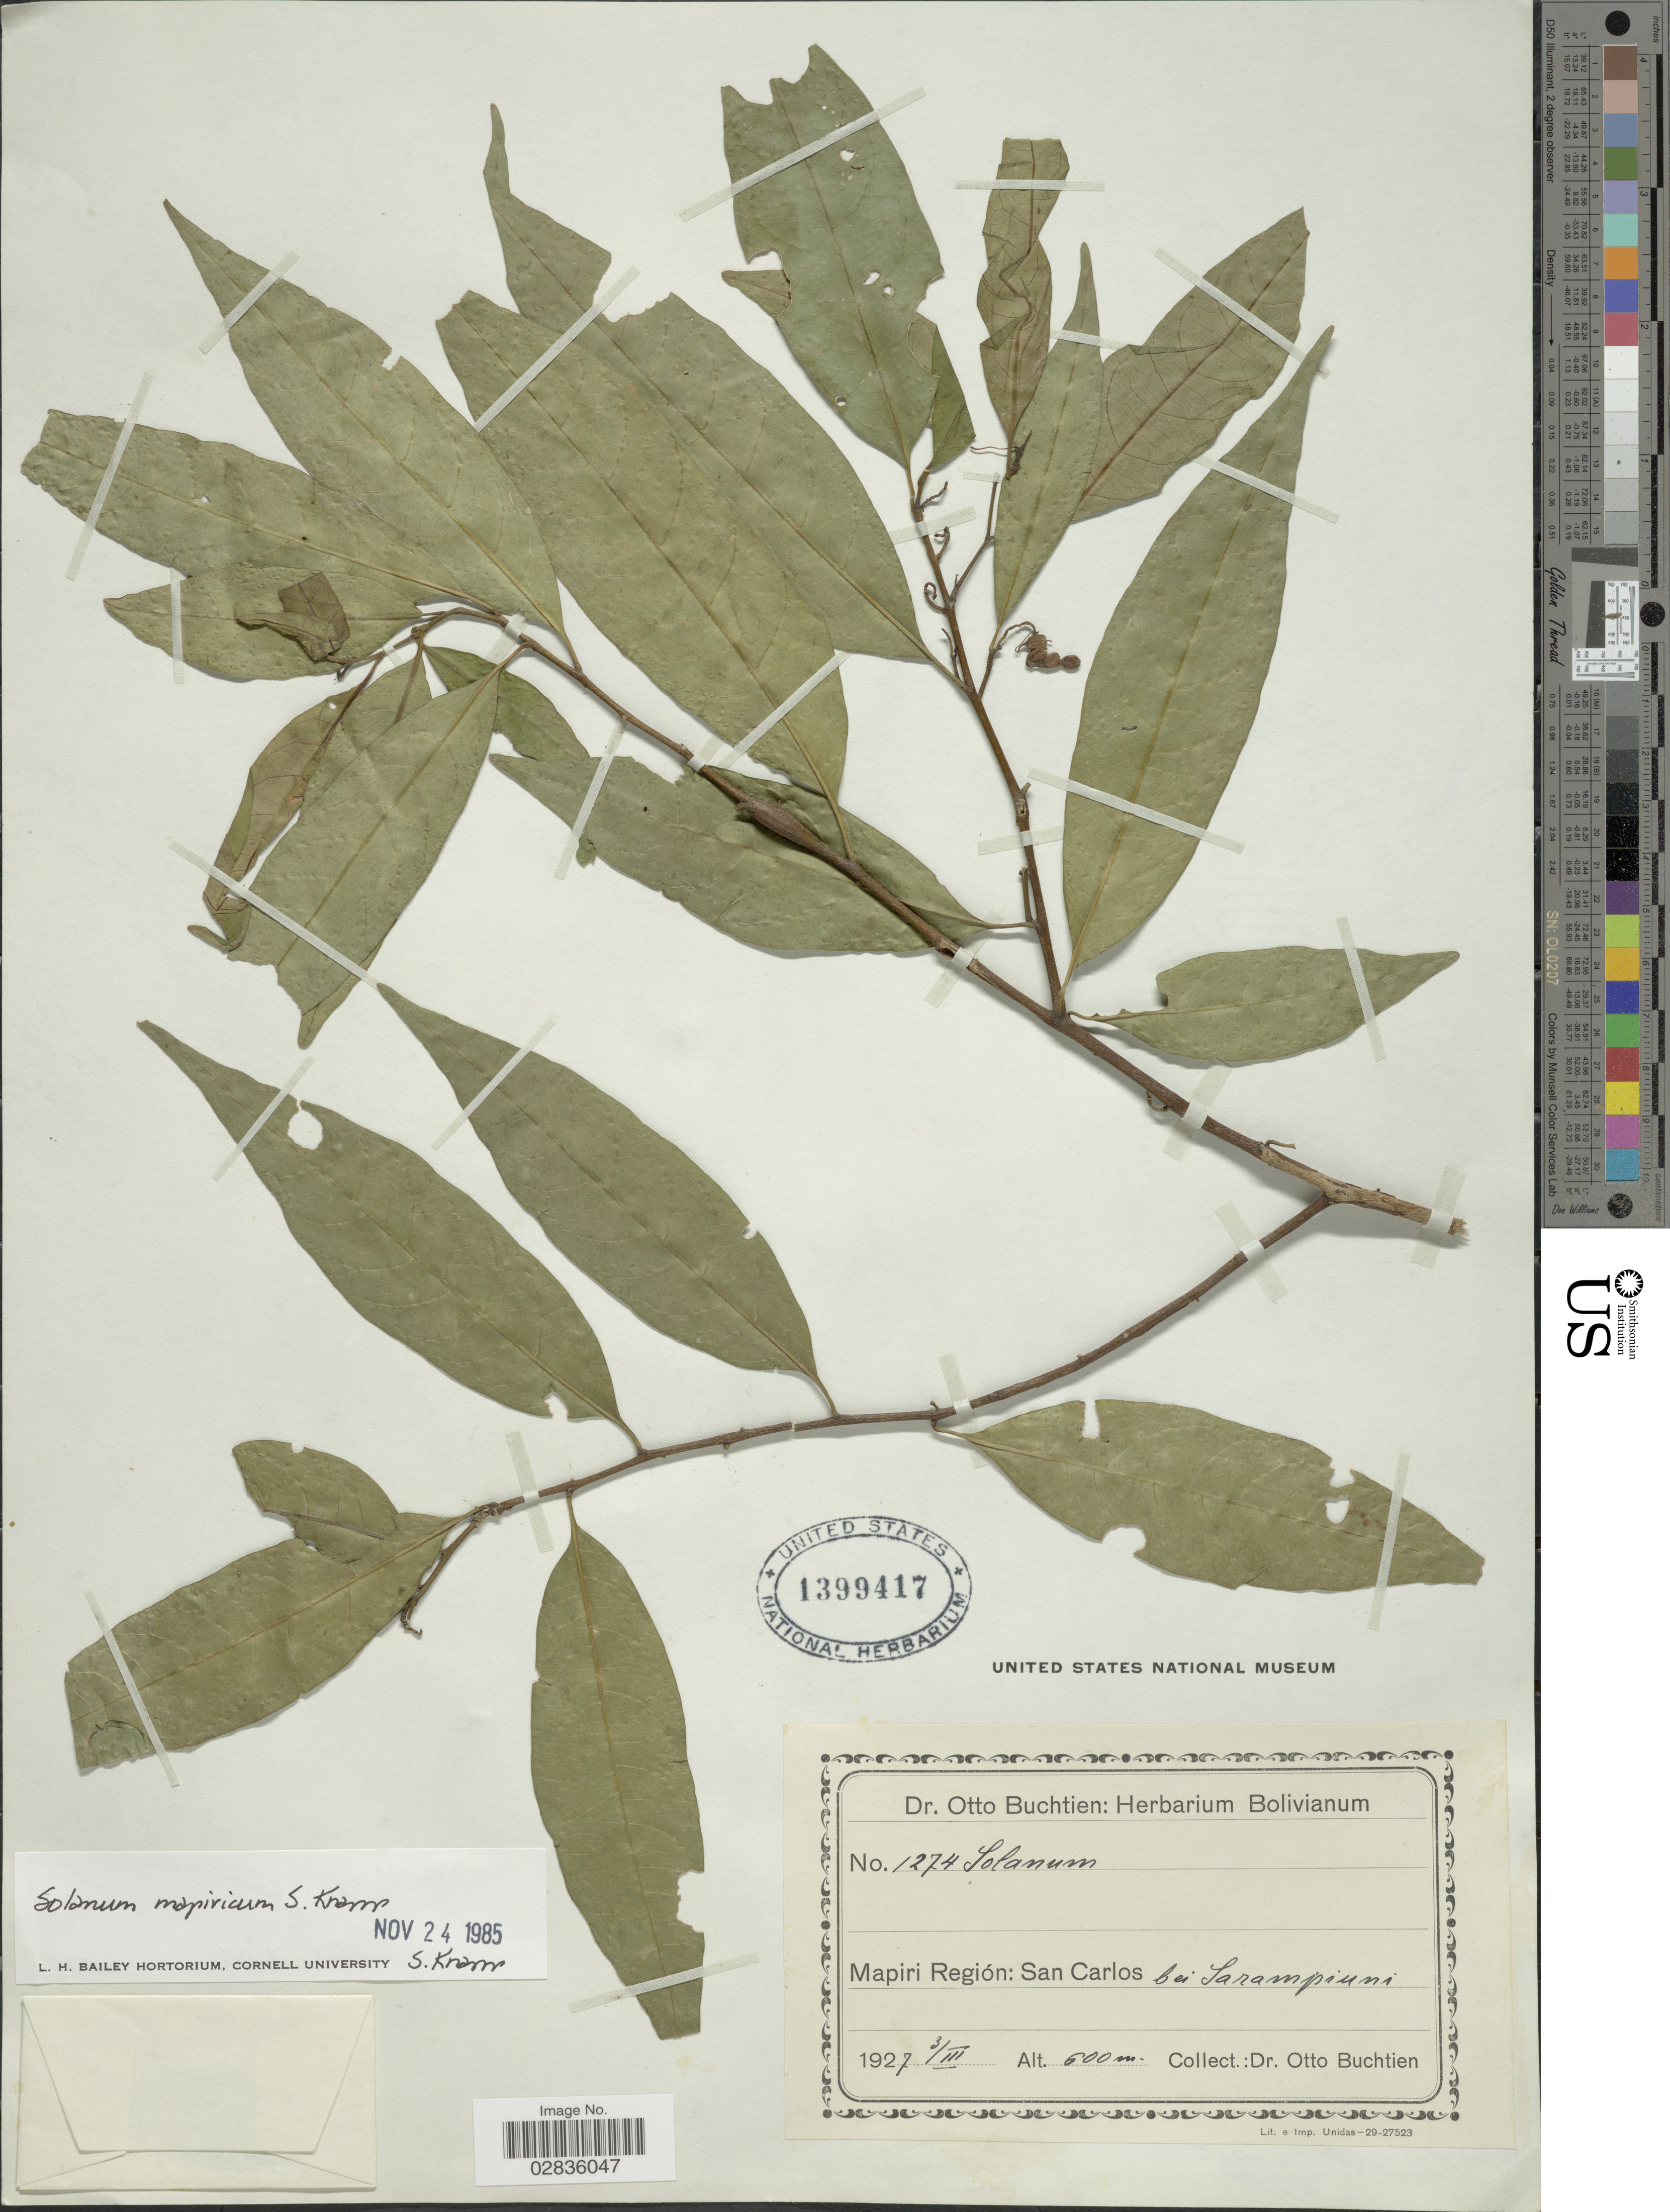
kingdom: Plantae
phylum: Tracheophyta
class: Magnoliopsida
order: Solanales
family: Solanaceae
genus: Solanum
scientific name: Solanum mapiricum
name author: S. Knapp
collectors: O. Buchtien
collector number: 1274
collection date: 1927-03-03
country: Bolivia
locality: Mapiri Región: San Carlos bei Sarampiuni.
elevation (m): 600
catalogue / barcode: US 1399417